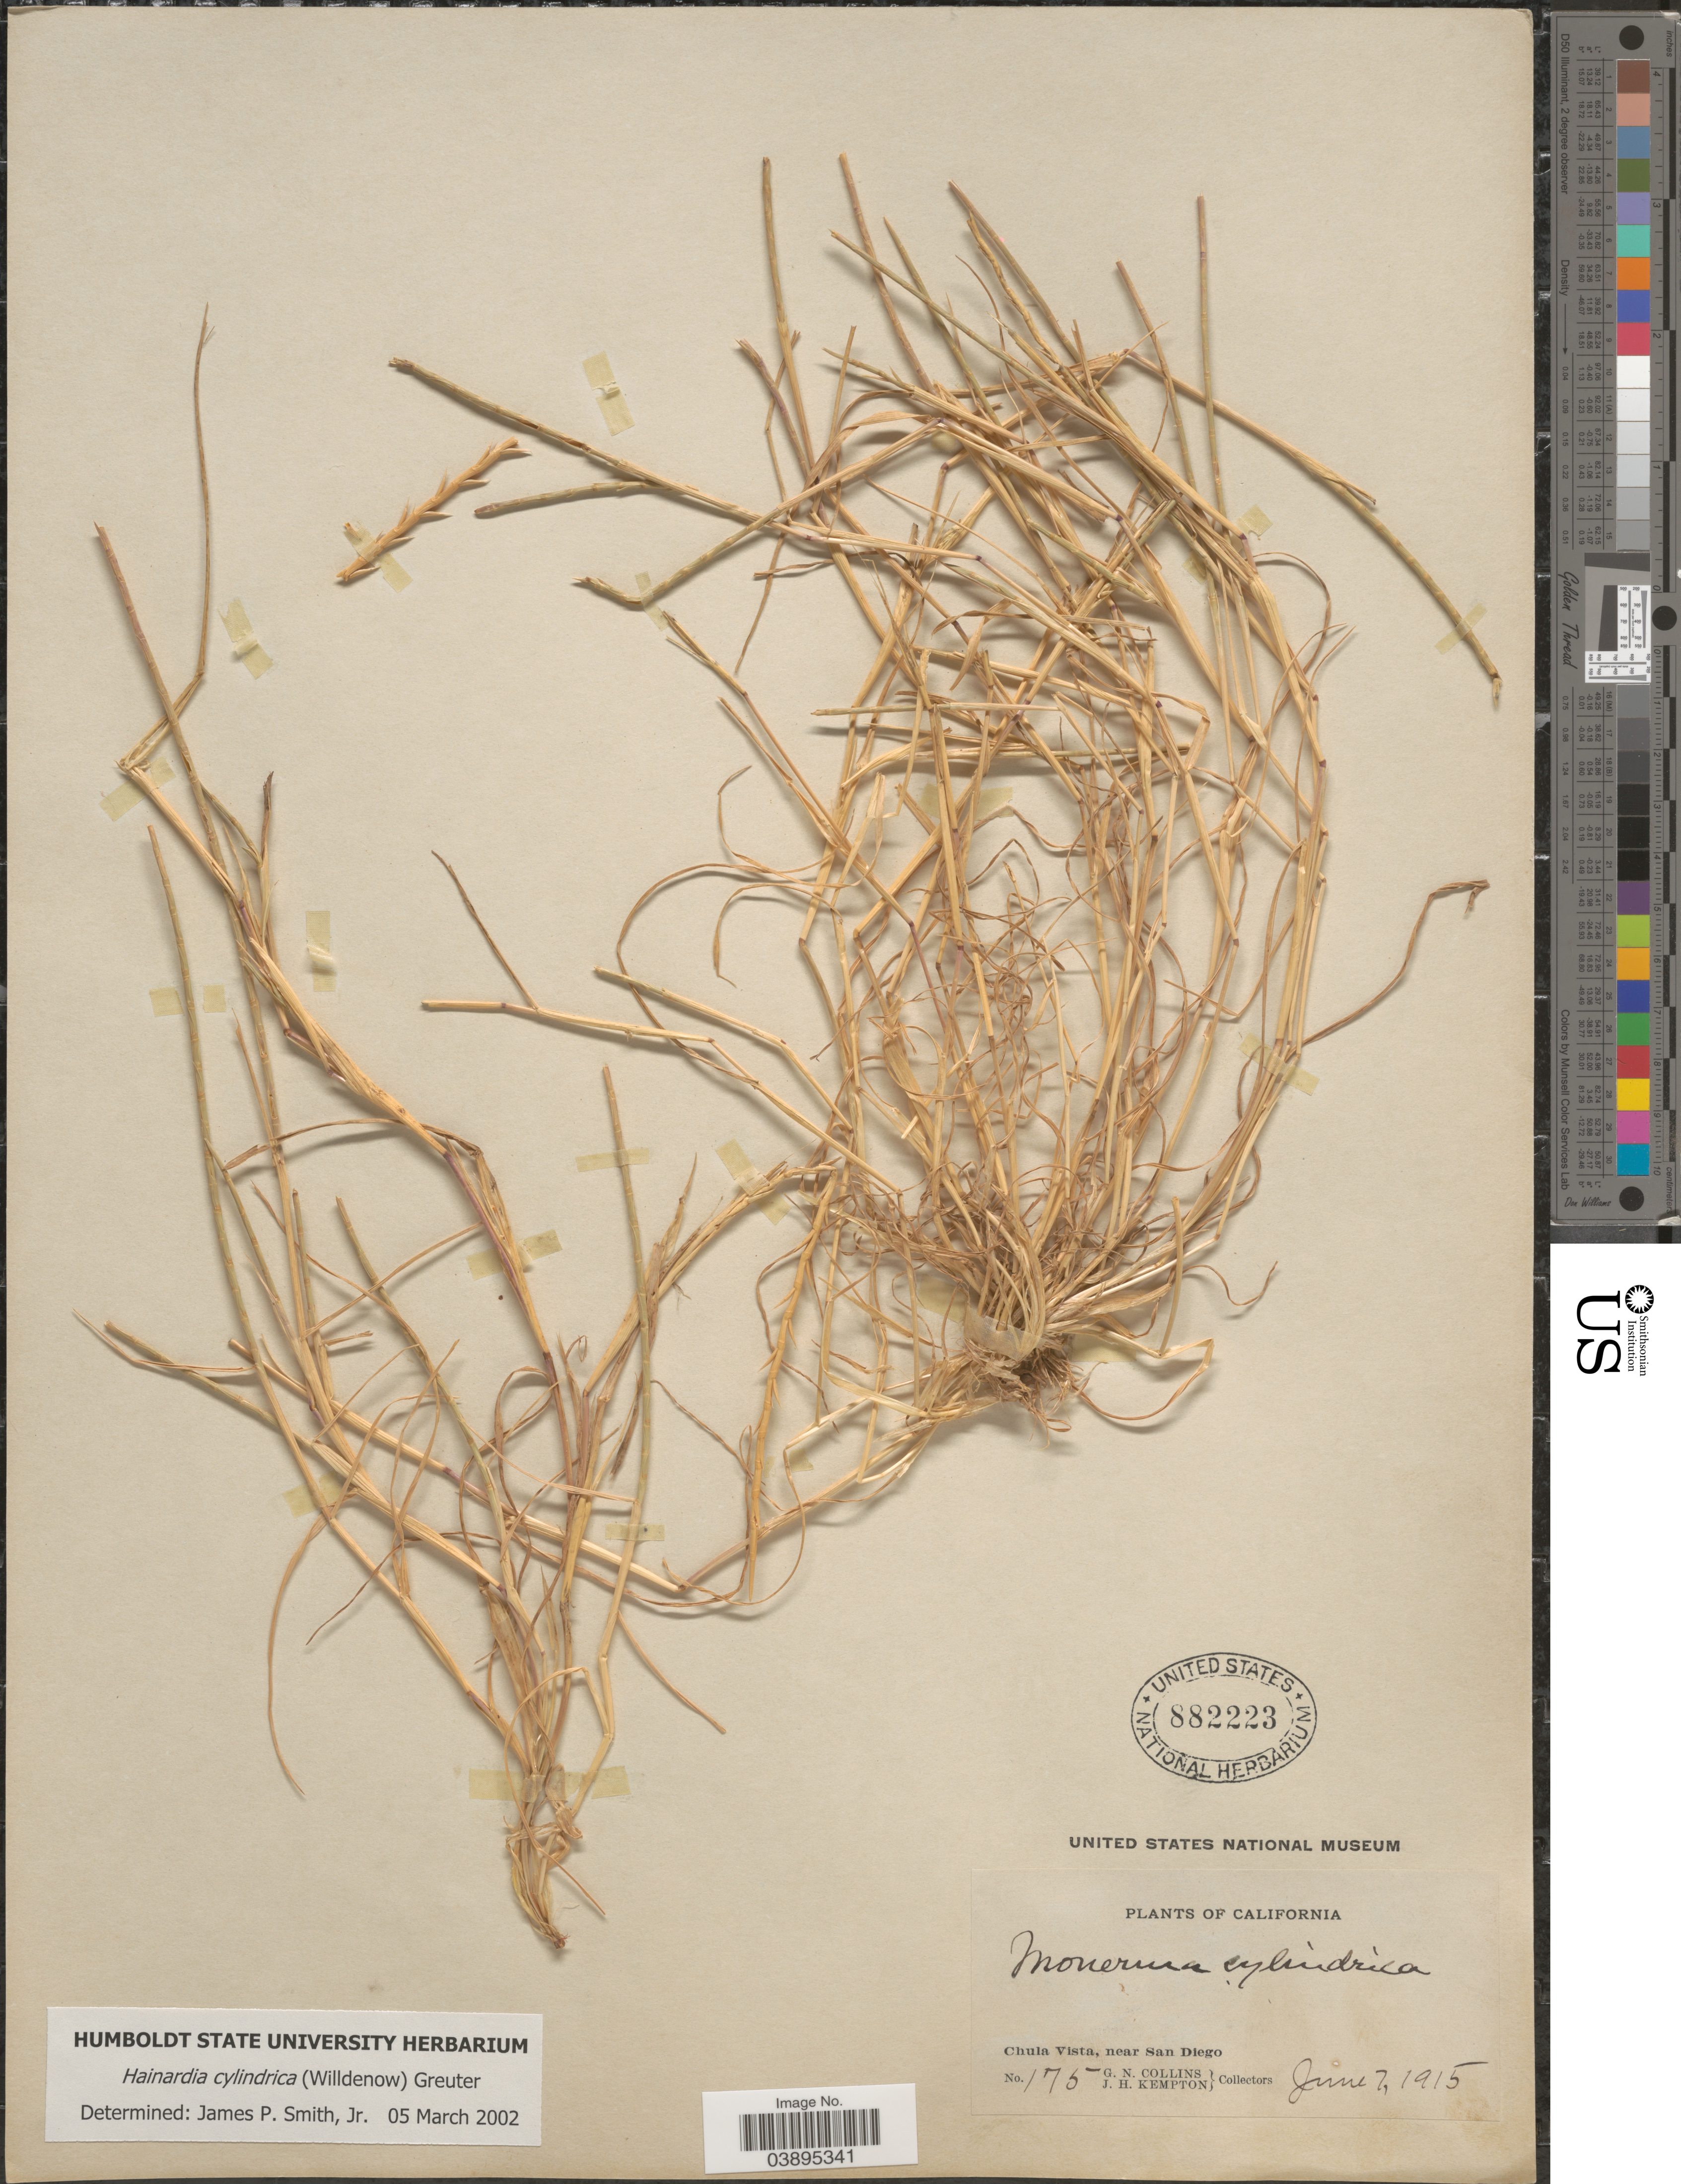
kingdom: Plantae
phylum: Tracheophyta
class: Liliopsida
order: Poales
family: Poaceae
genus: Hainardia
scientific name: Hainardia cylindrica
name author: (Willd.) Greuter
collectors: G. Collins & J. H. Kempton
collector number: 175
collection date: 1915-06-07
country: United States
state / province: California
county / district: San Diego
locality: Chula Vista, near San Diego.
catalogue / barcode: US 882223